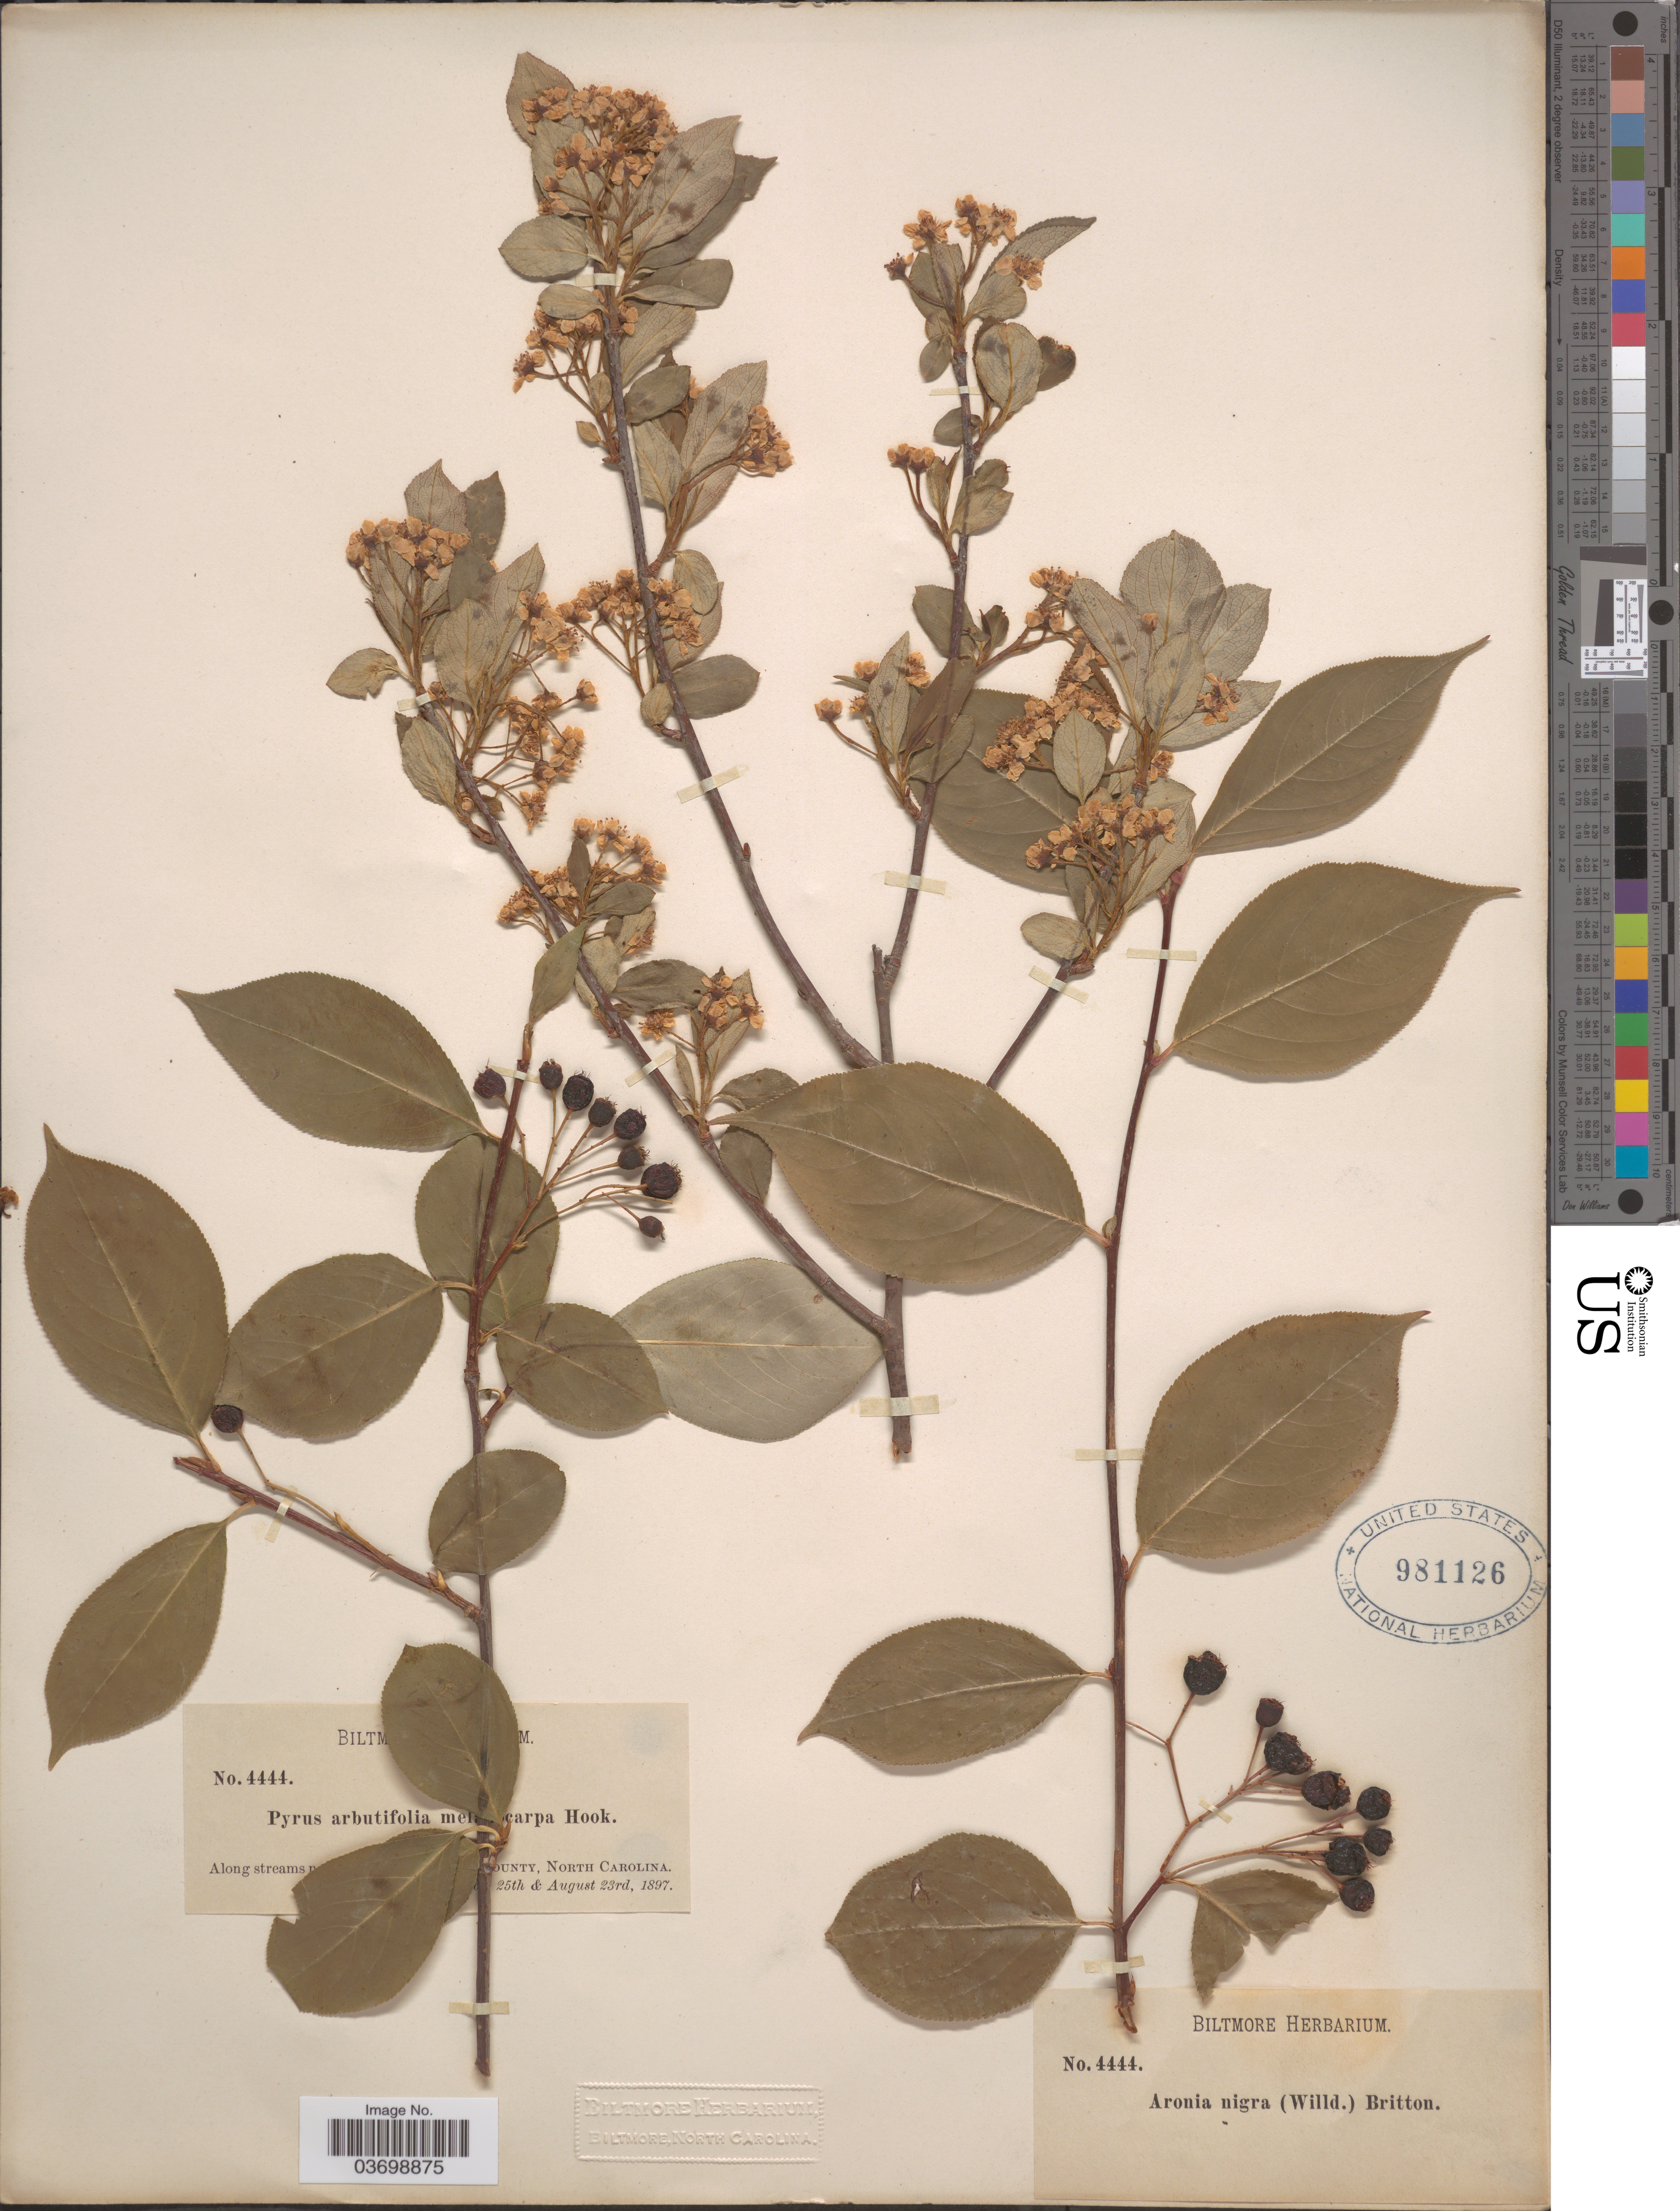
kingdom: Plantae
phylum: Tracheophyta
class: Magnoliopsida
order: Rosales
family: Rosaceae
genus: Aronia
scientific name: Aronia melanocarpa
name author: (Michx.) Elliott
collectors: ex herb. Biltmore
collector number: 4444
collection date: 1897-07-25/1897-08-23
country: United States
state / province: North Carolina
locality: Along streams [illegible text] ounty.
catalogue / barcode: US 981126